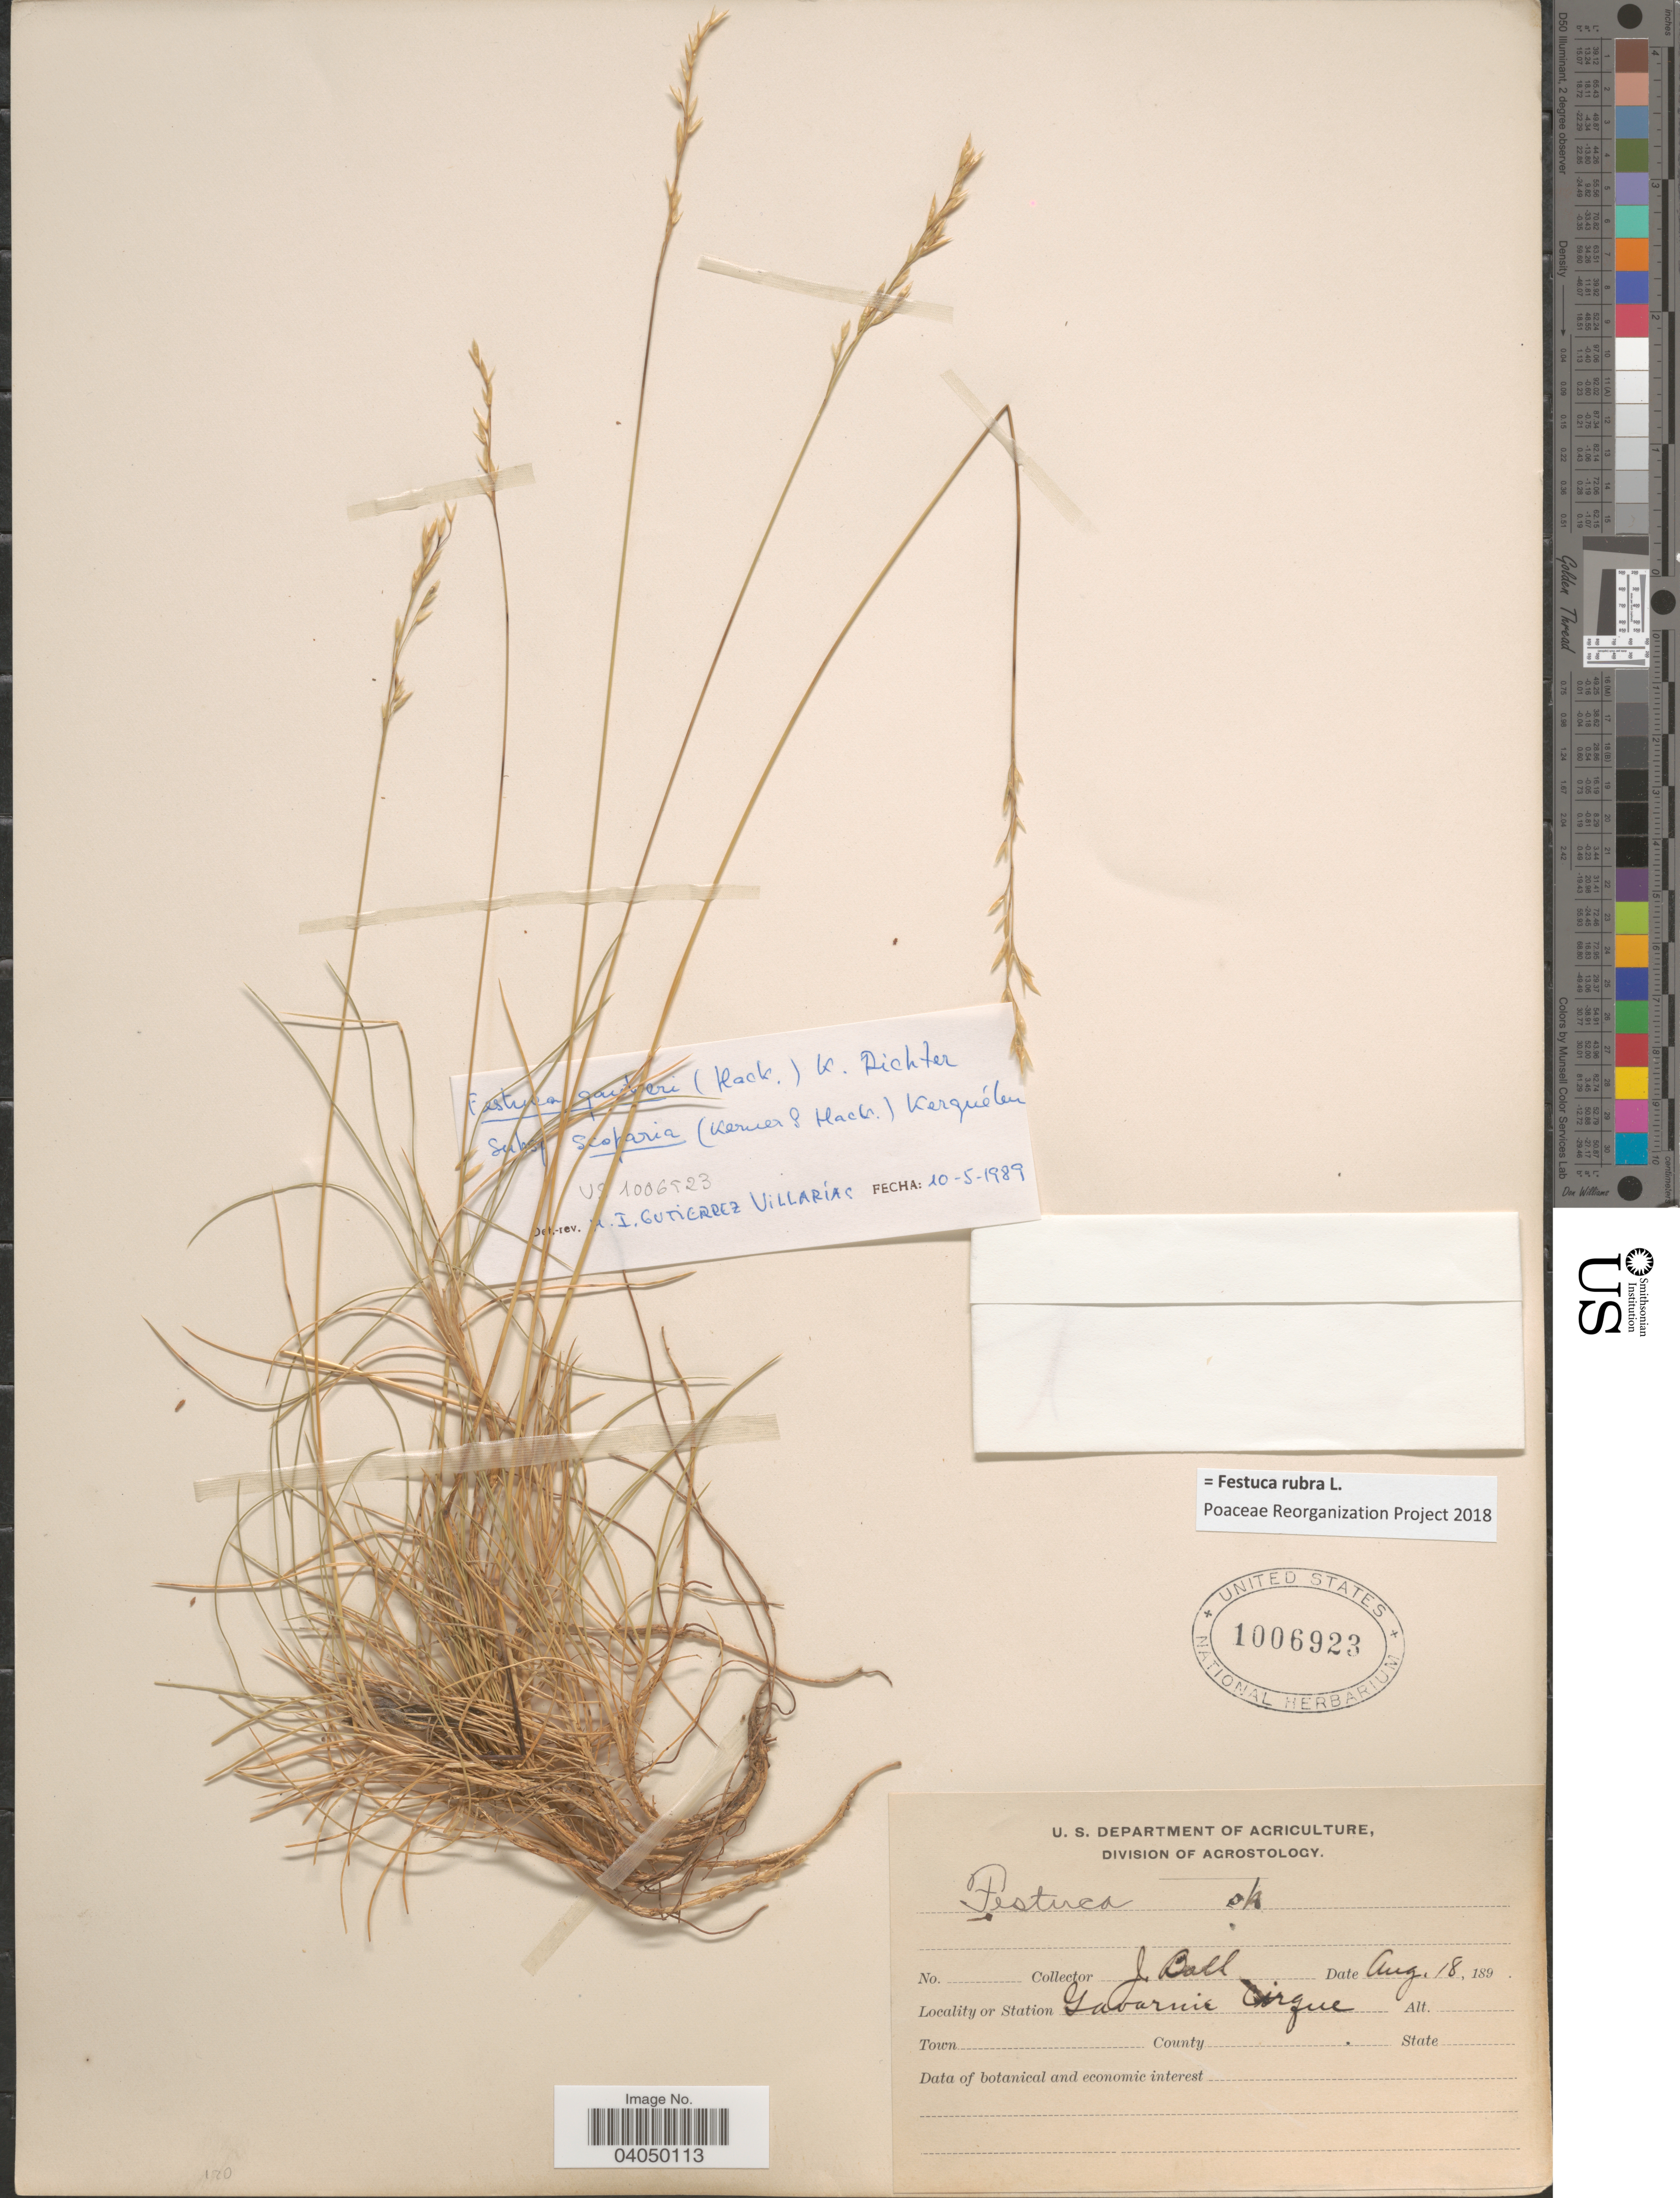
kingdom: Plantae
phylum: Tracheophyta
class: Liliopsida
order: Poales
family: Poaceae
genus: Festuca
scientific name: Festuca rubra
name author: L.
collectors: J. Ball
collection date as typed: Aug. 18, 189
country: France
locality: Gavarnie Cirque.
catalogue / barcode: US 1006923